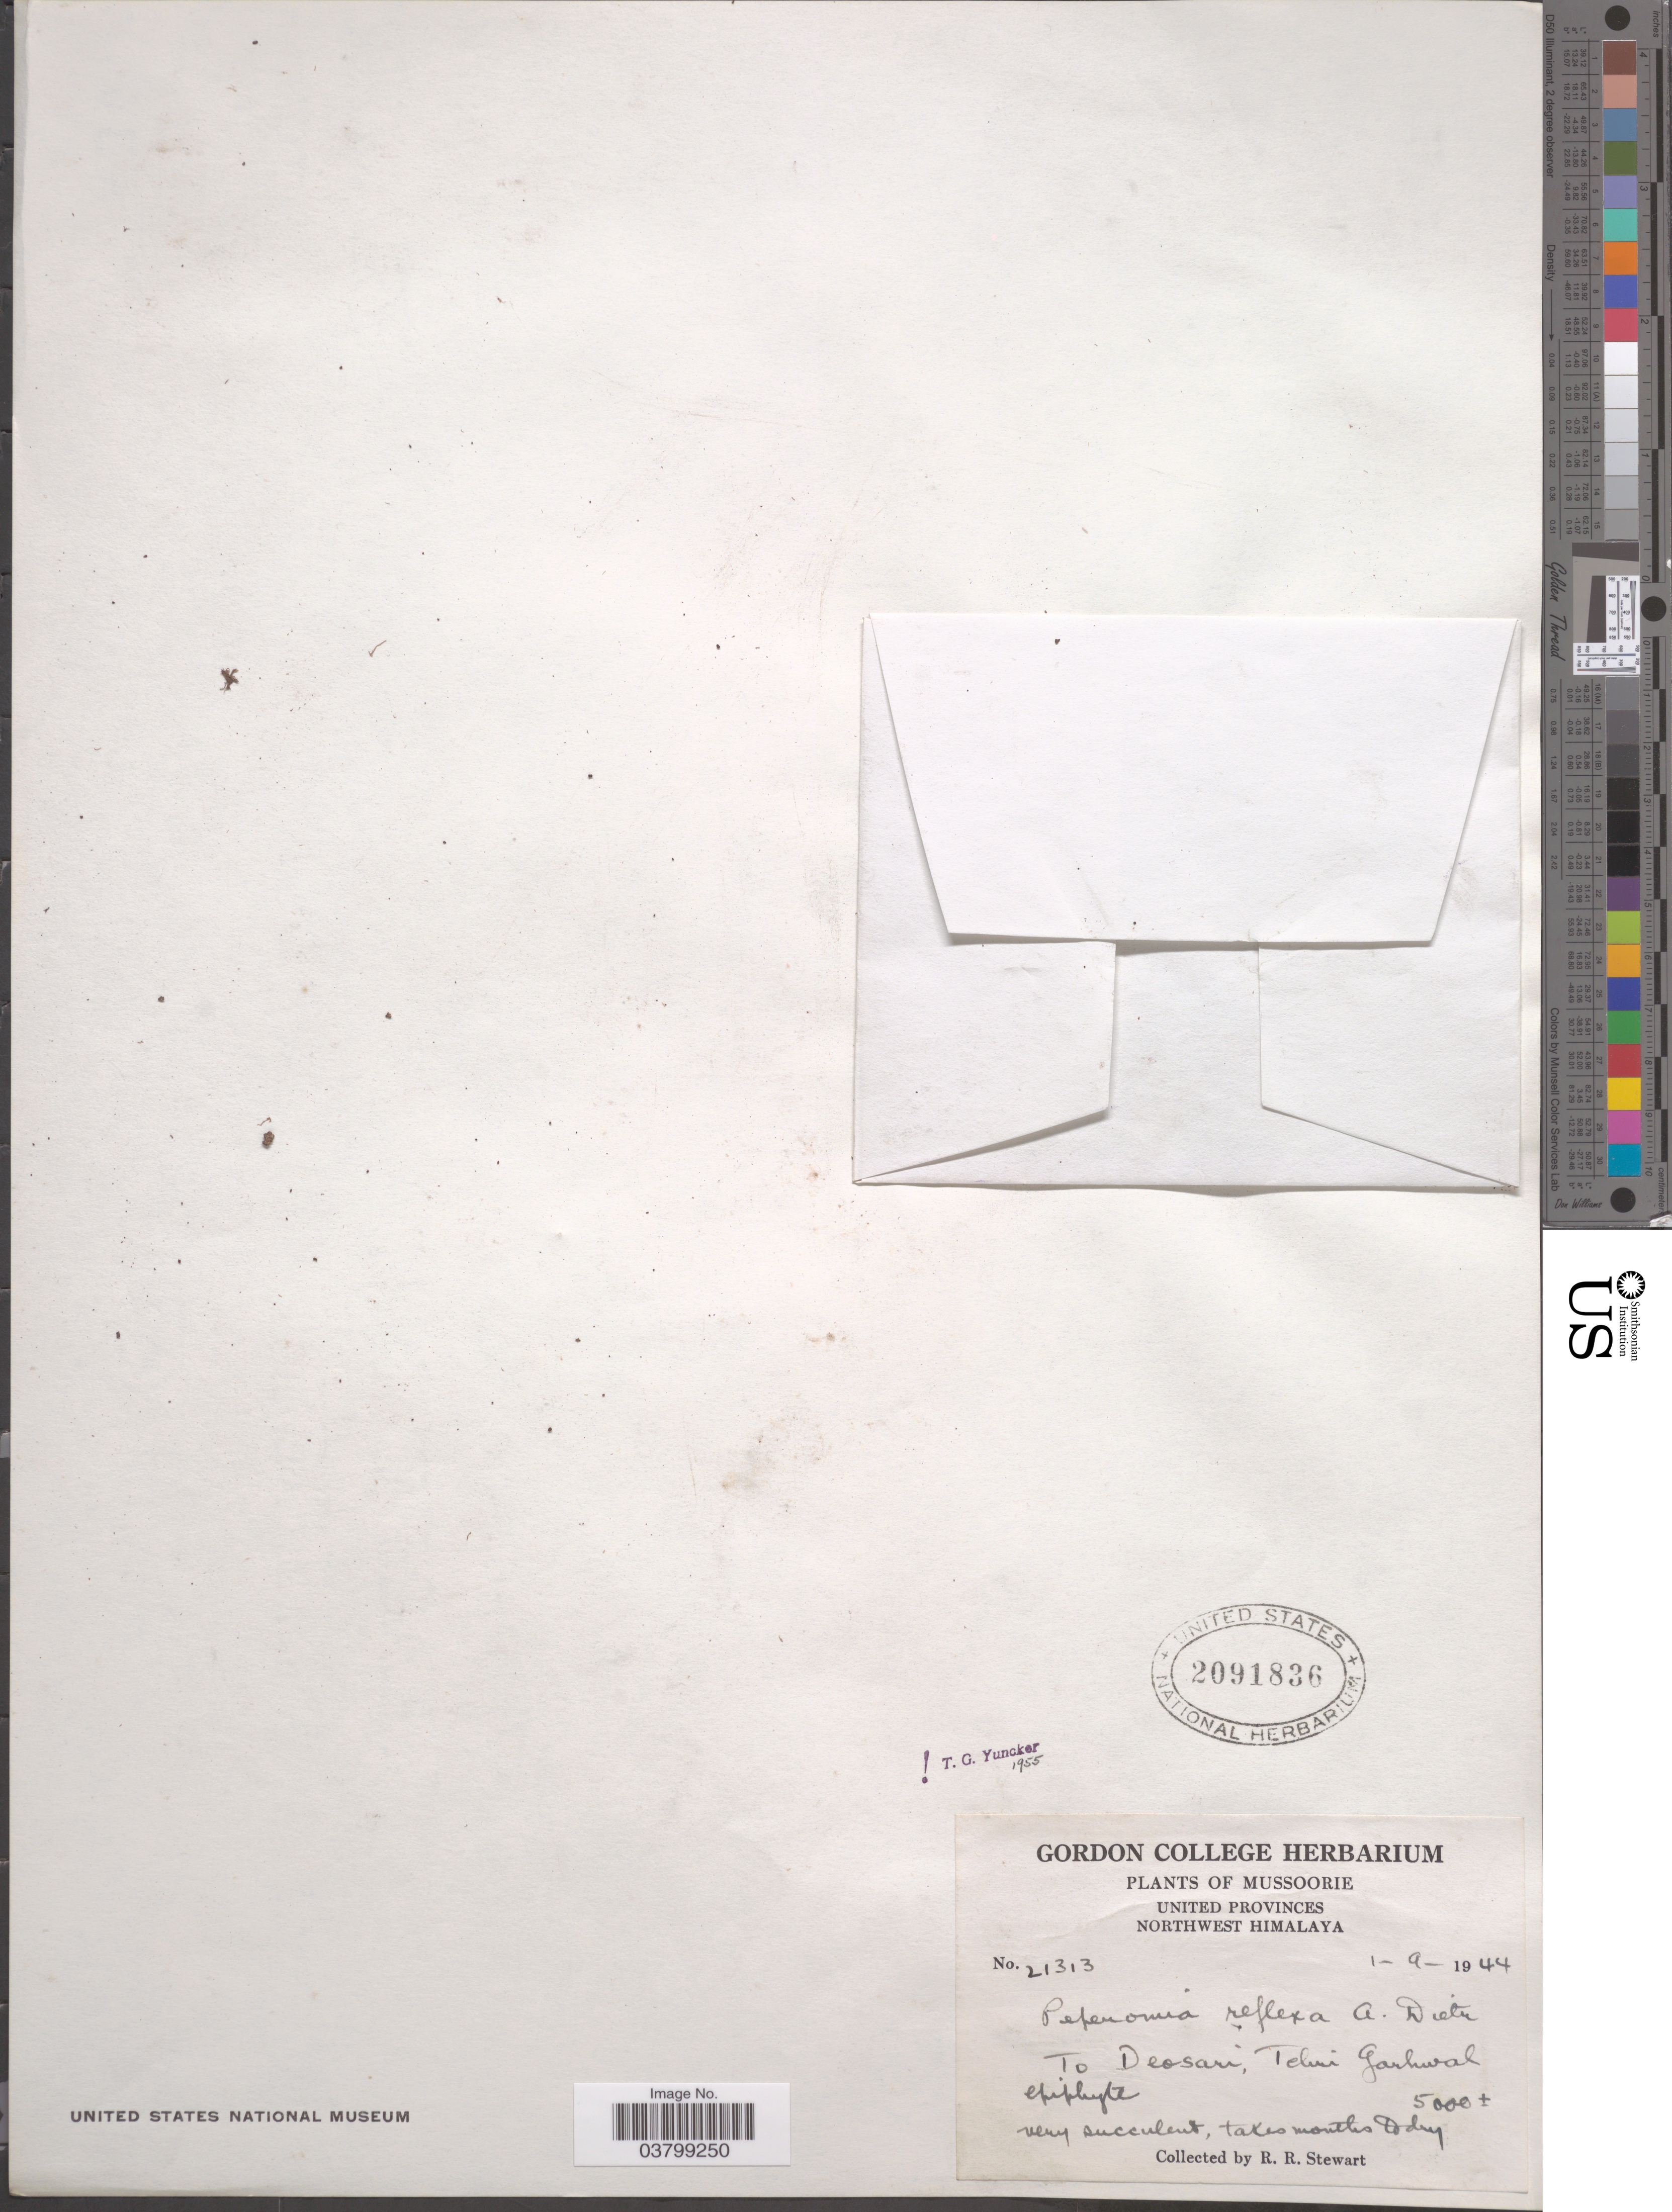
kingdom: Plantae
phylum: Tracheophyta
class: Magnoliopsida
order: Piperales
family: Piperaceae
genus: Peperomia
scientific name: Peperomia reflexa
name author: (L. f.) A. Dietr.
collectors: R. Stewart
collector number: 21313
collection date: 1944-09-01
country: India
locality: Mussoorie. United Provinces Northwest Himalaya. To Deosari, Tehri Garhwal epiphyte.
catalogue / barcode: US 2091836